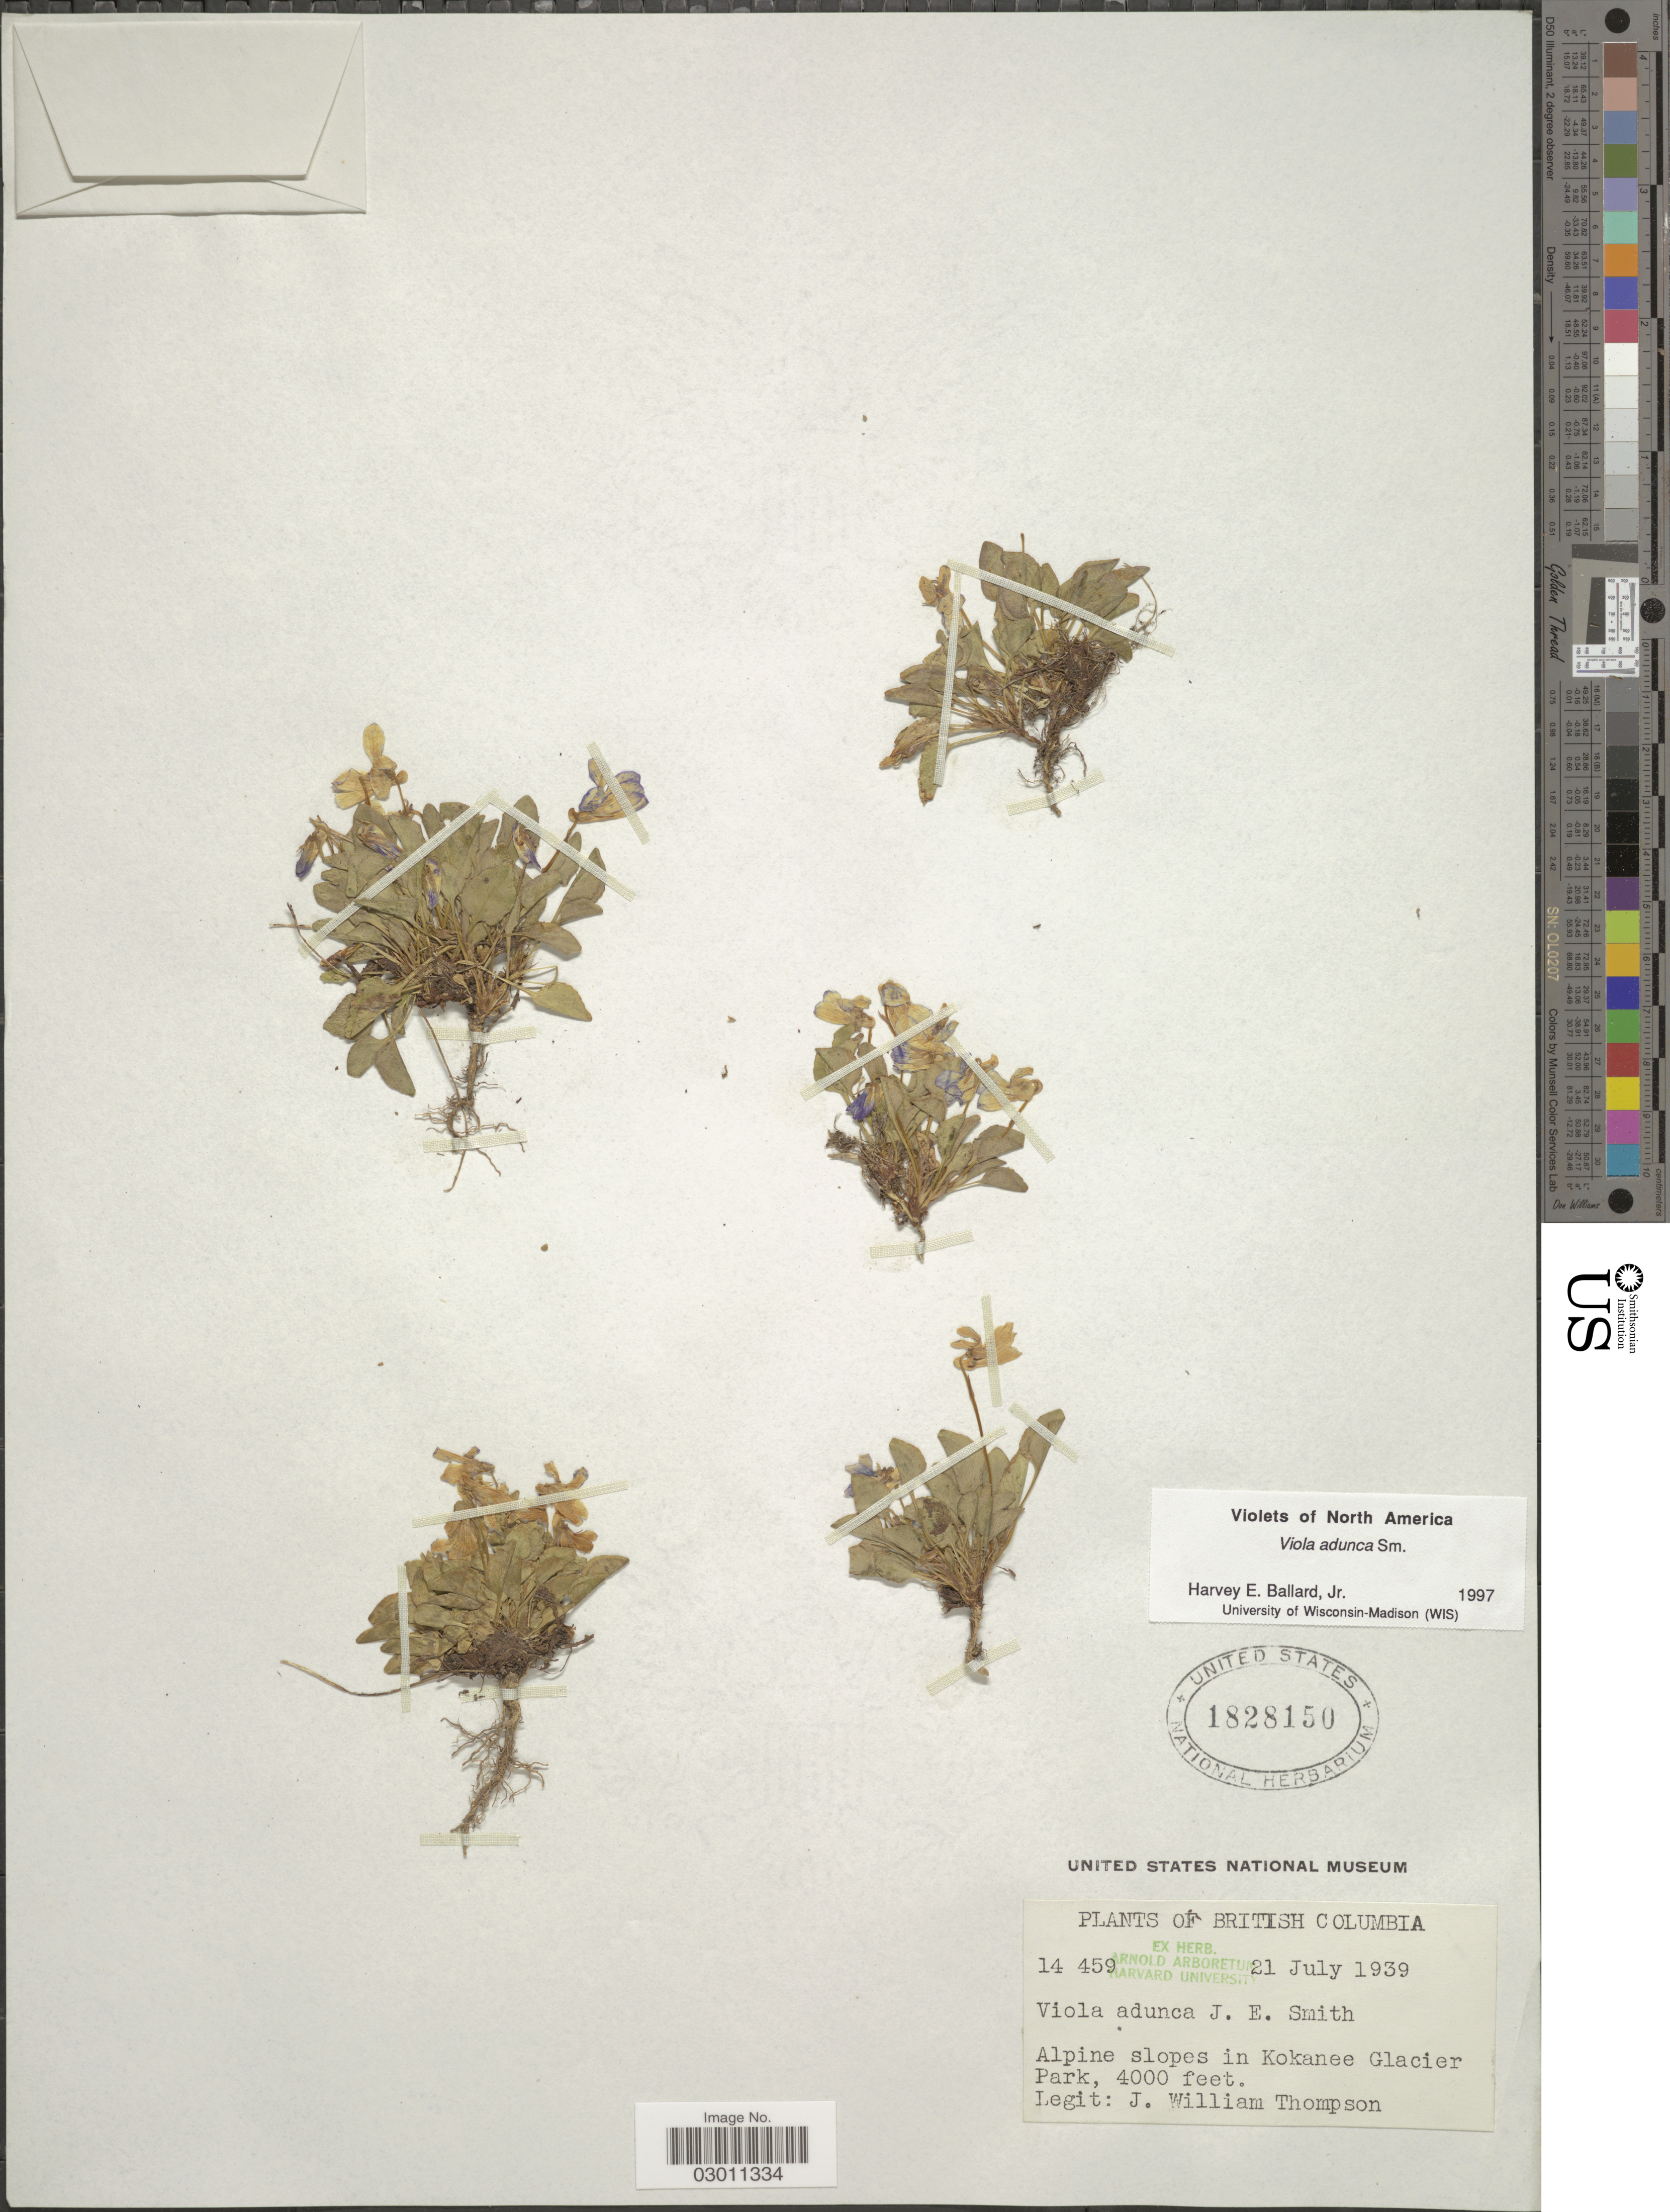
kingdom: Plantae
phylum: Tracheophyta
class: Magnoliopsida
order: Malpighiales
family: Violaceae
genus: Viola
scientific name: Viola adunca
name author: Sm.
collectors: J. W. Thompson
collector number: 14 459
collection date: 1939-07-21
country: Canada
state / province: British Columbia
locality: Alpine slopes in Kokanee Glacier Park.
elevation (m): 1219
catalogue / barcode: US 1828150